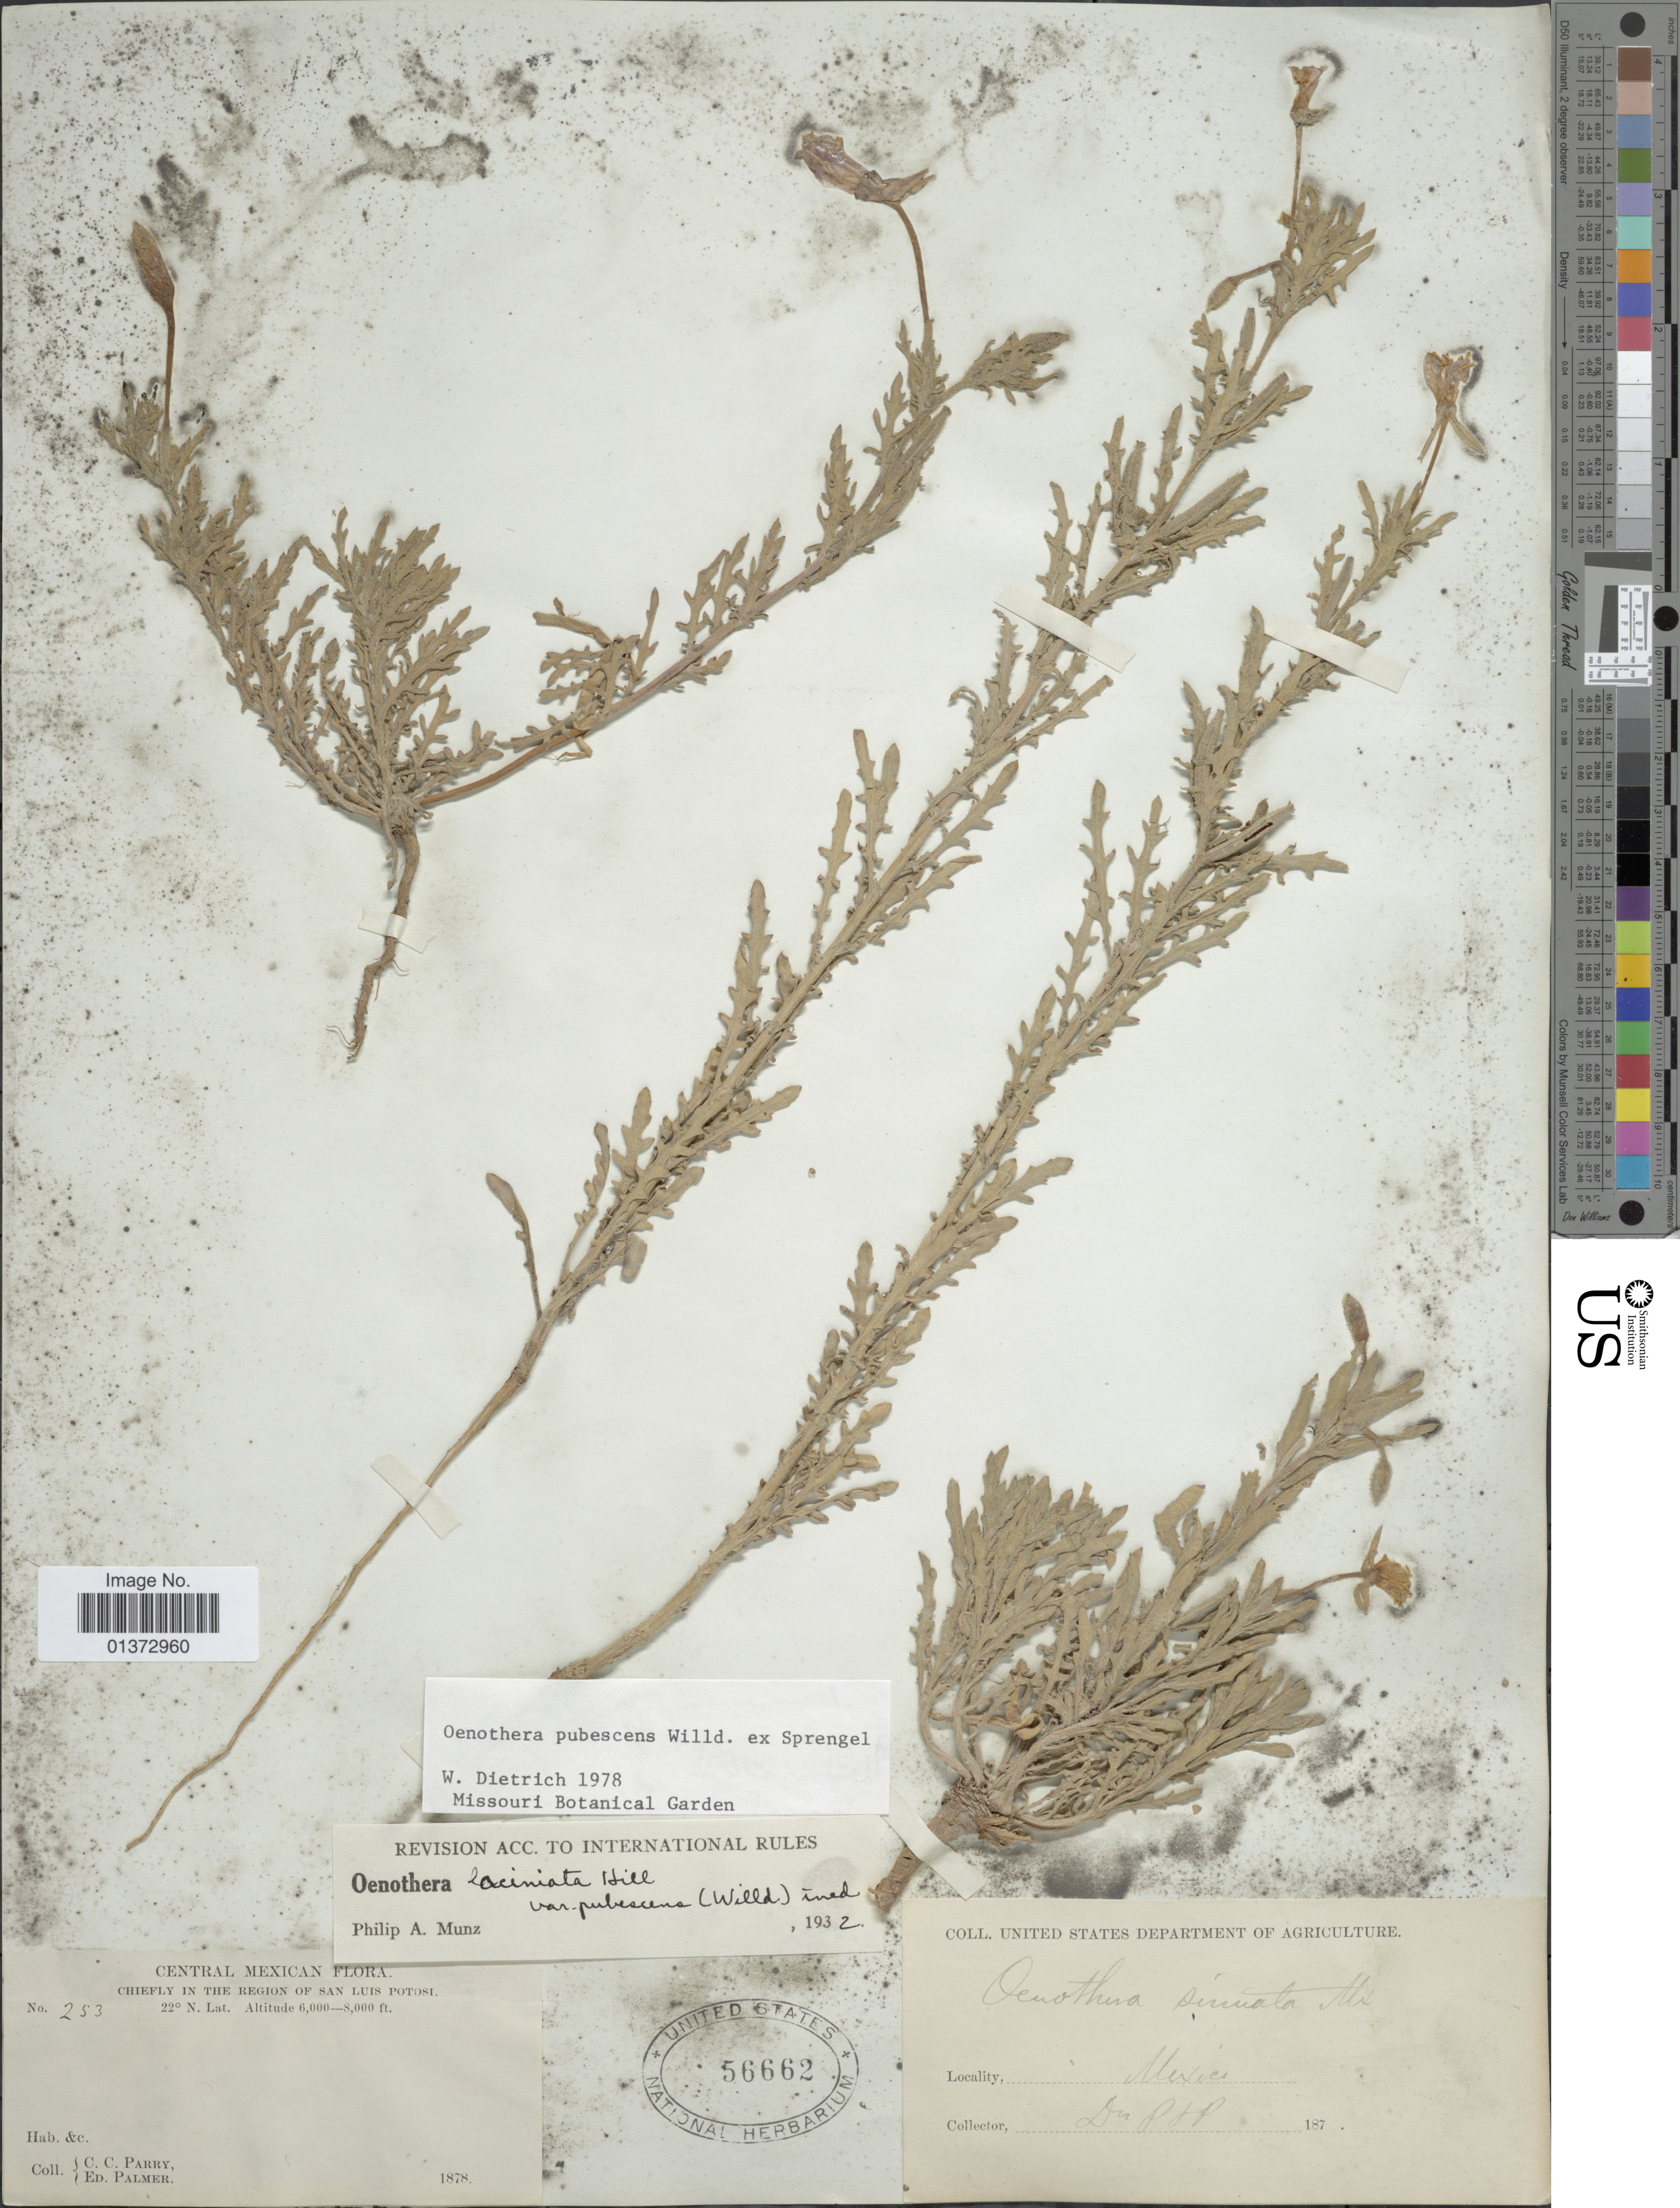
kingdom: Plantae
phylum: Tracheophyta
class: Magnoliopsida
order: Myrtales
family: Onagraceae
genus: Oenothera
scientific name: Oenothera pubescens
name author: Willd. ex Spreng.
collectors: C. C. Parry & E. Palmer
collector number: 253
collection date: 1878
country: Mexico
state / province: San Luis Potosí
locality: Central Mexico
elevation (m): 1829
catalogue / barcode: US 56662